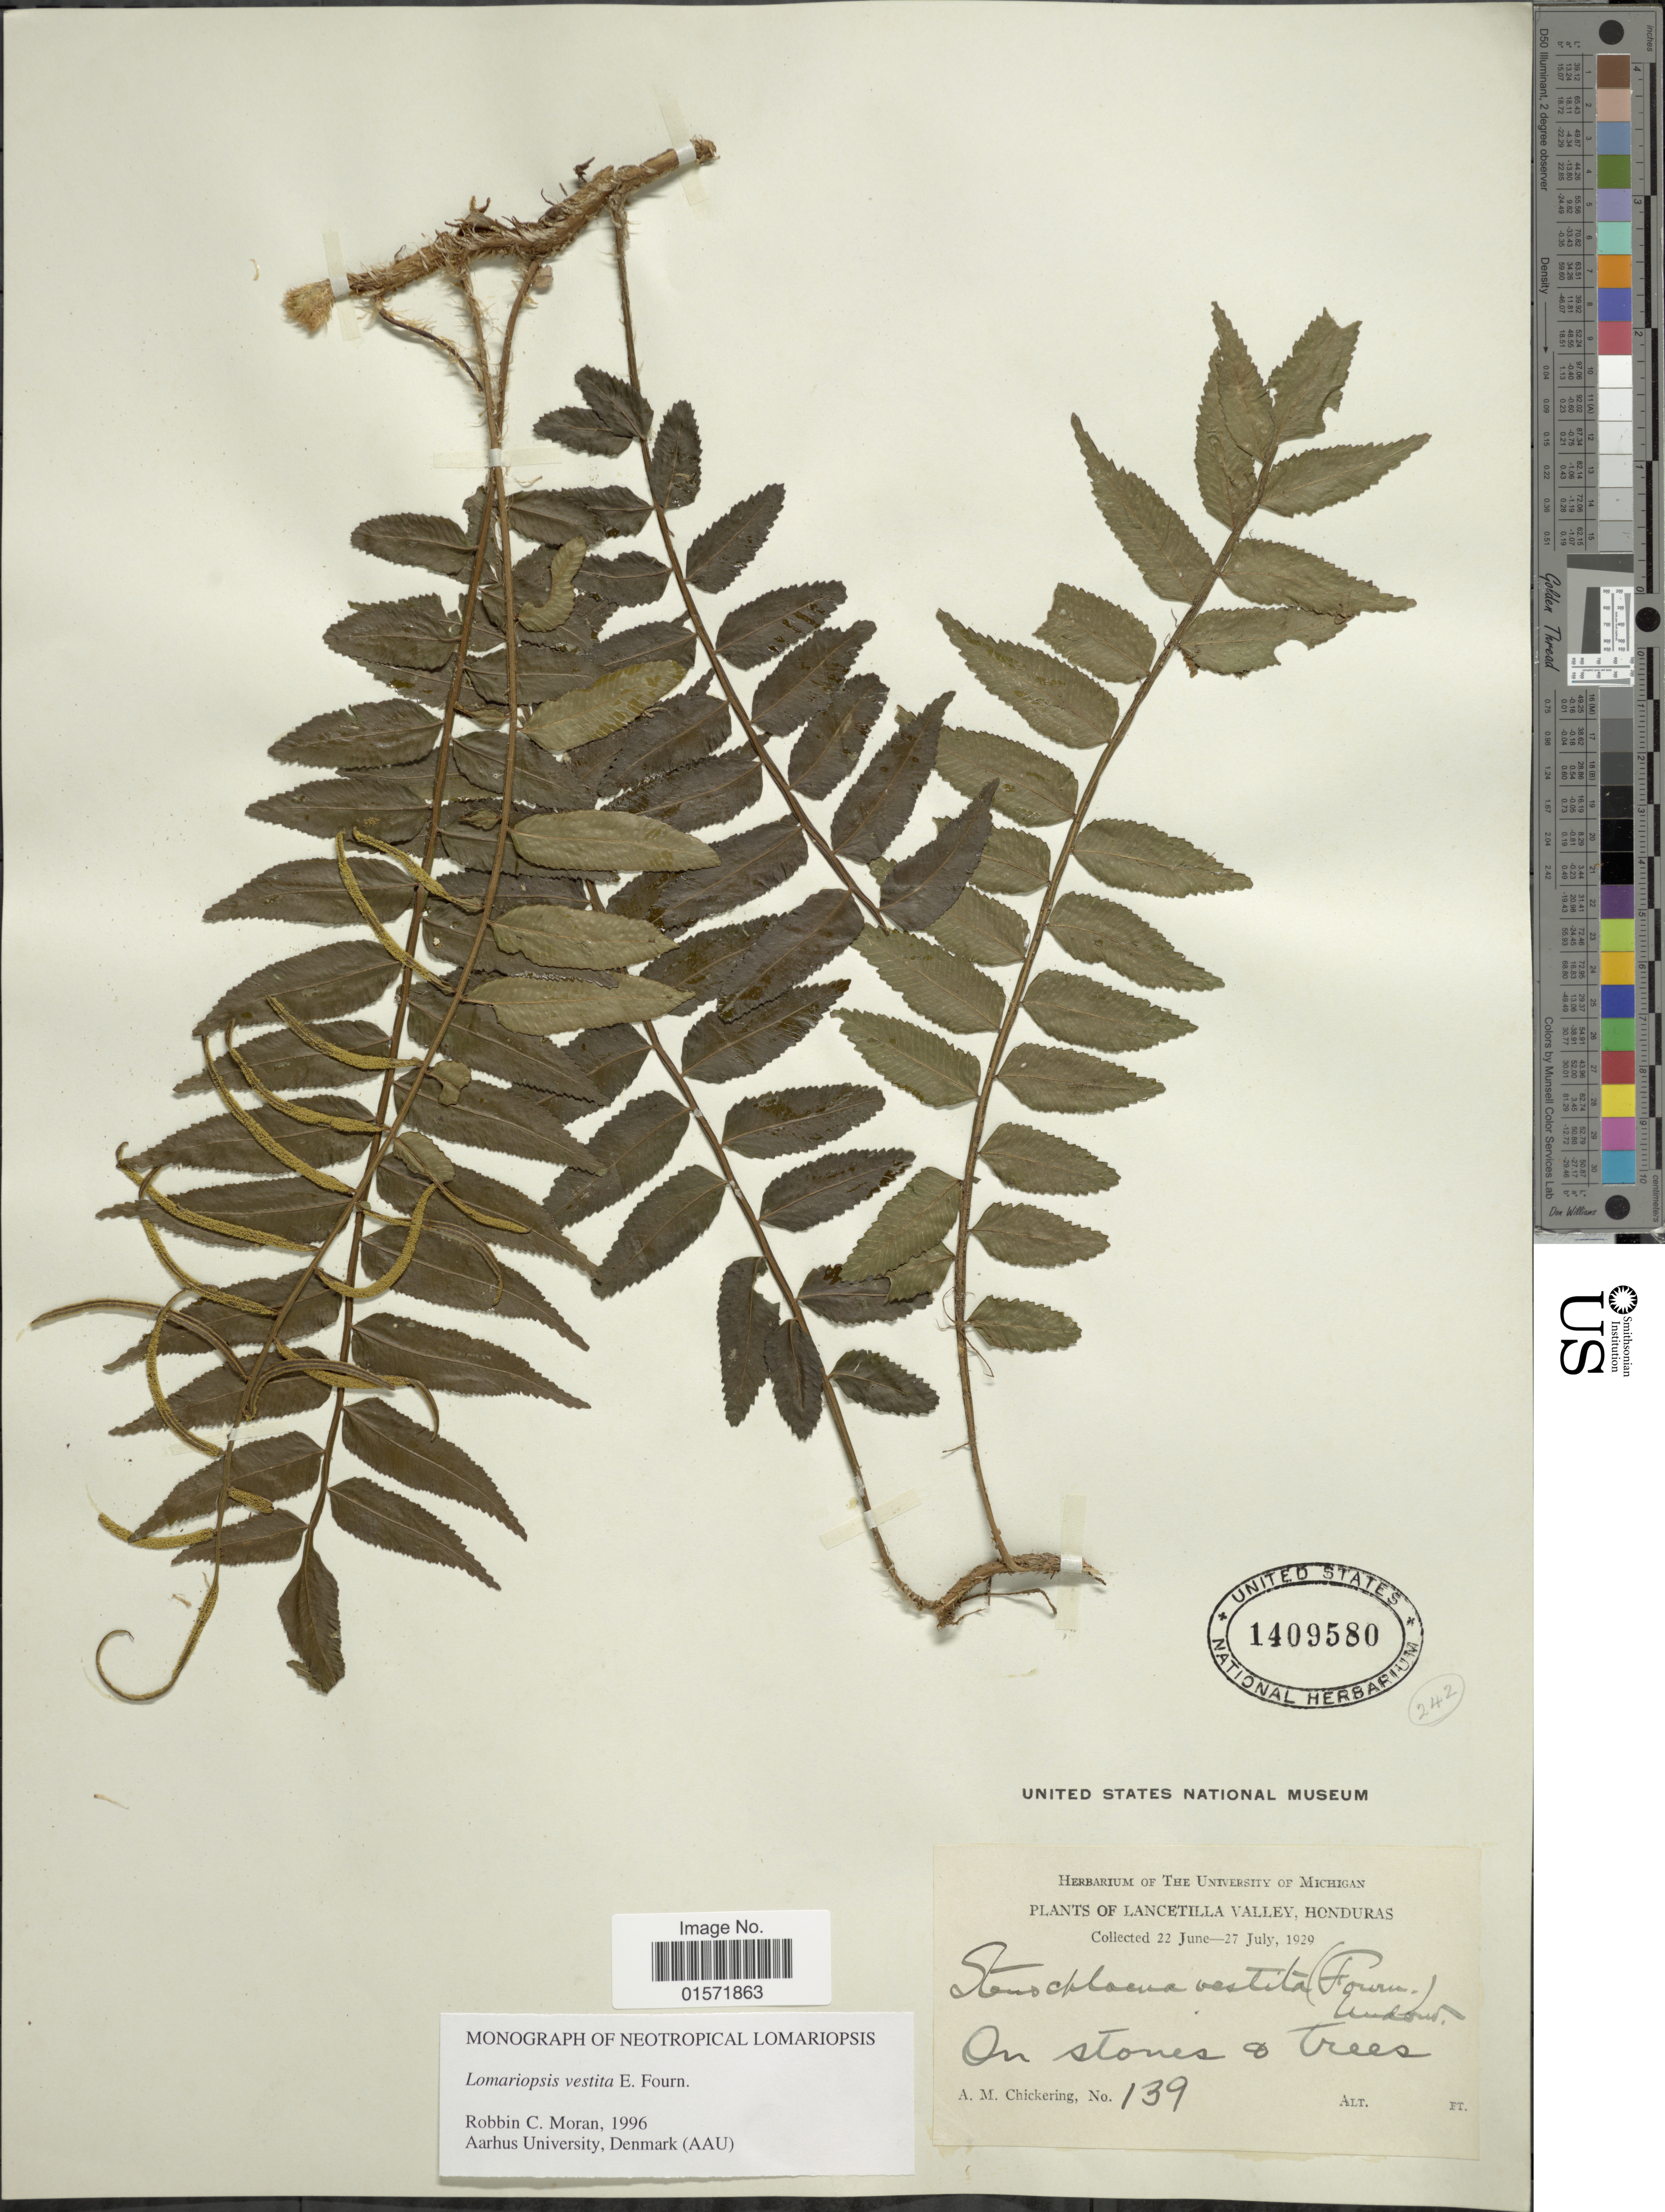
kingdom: Plantae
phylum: Tracheophyta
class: Polypodiopsida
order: Polypodiales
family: Lomariopsidaceae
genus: Lomariopsis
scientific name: Lomariopsis vestita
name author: E. Fourn.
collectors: A. Chickering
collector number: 139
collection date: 1929-06-22/1929-07-27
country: Honduras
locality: Lancetilla Valley, on stones & trees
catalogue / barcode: US 1409580